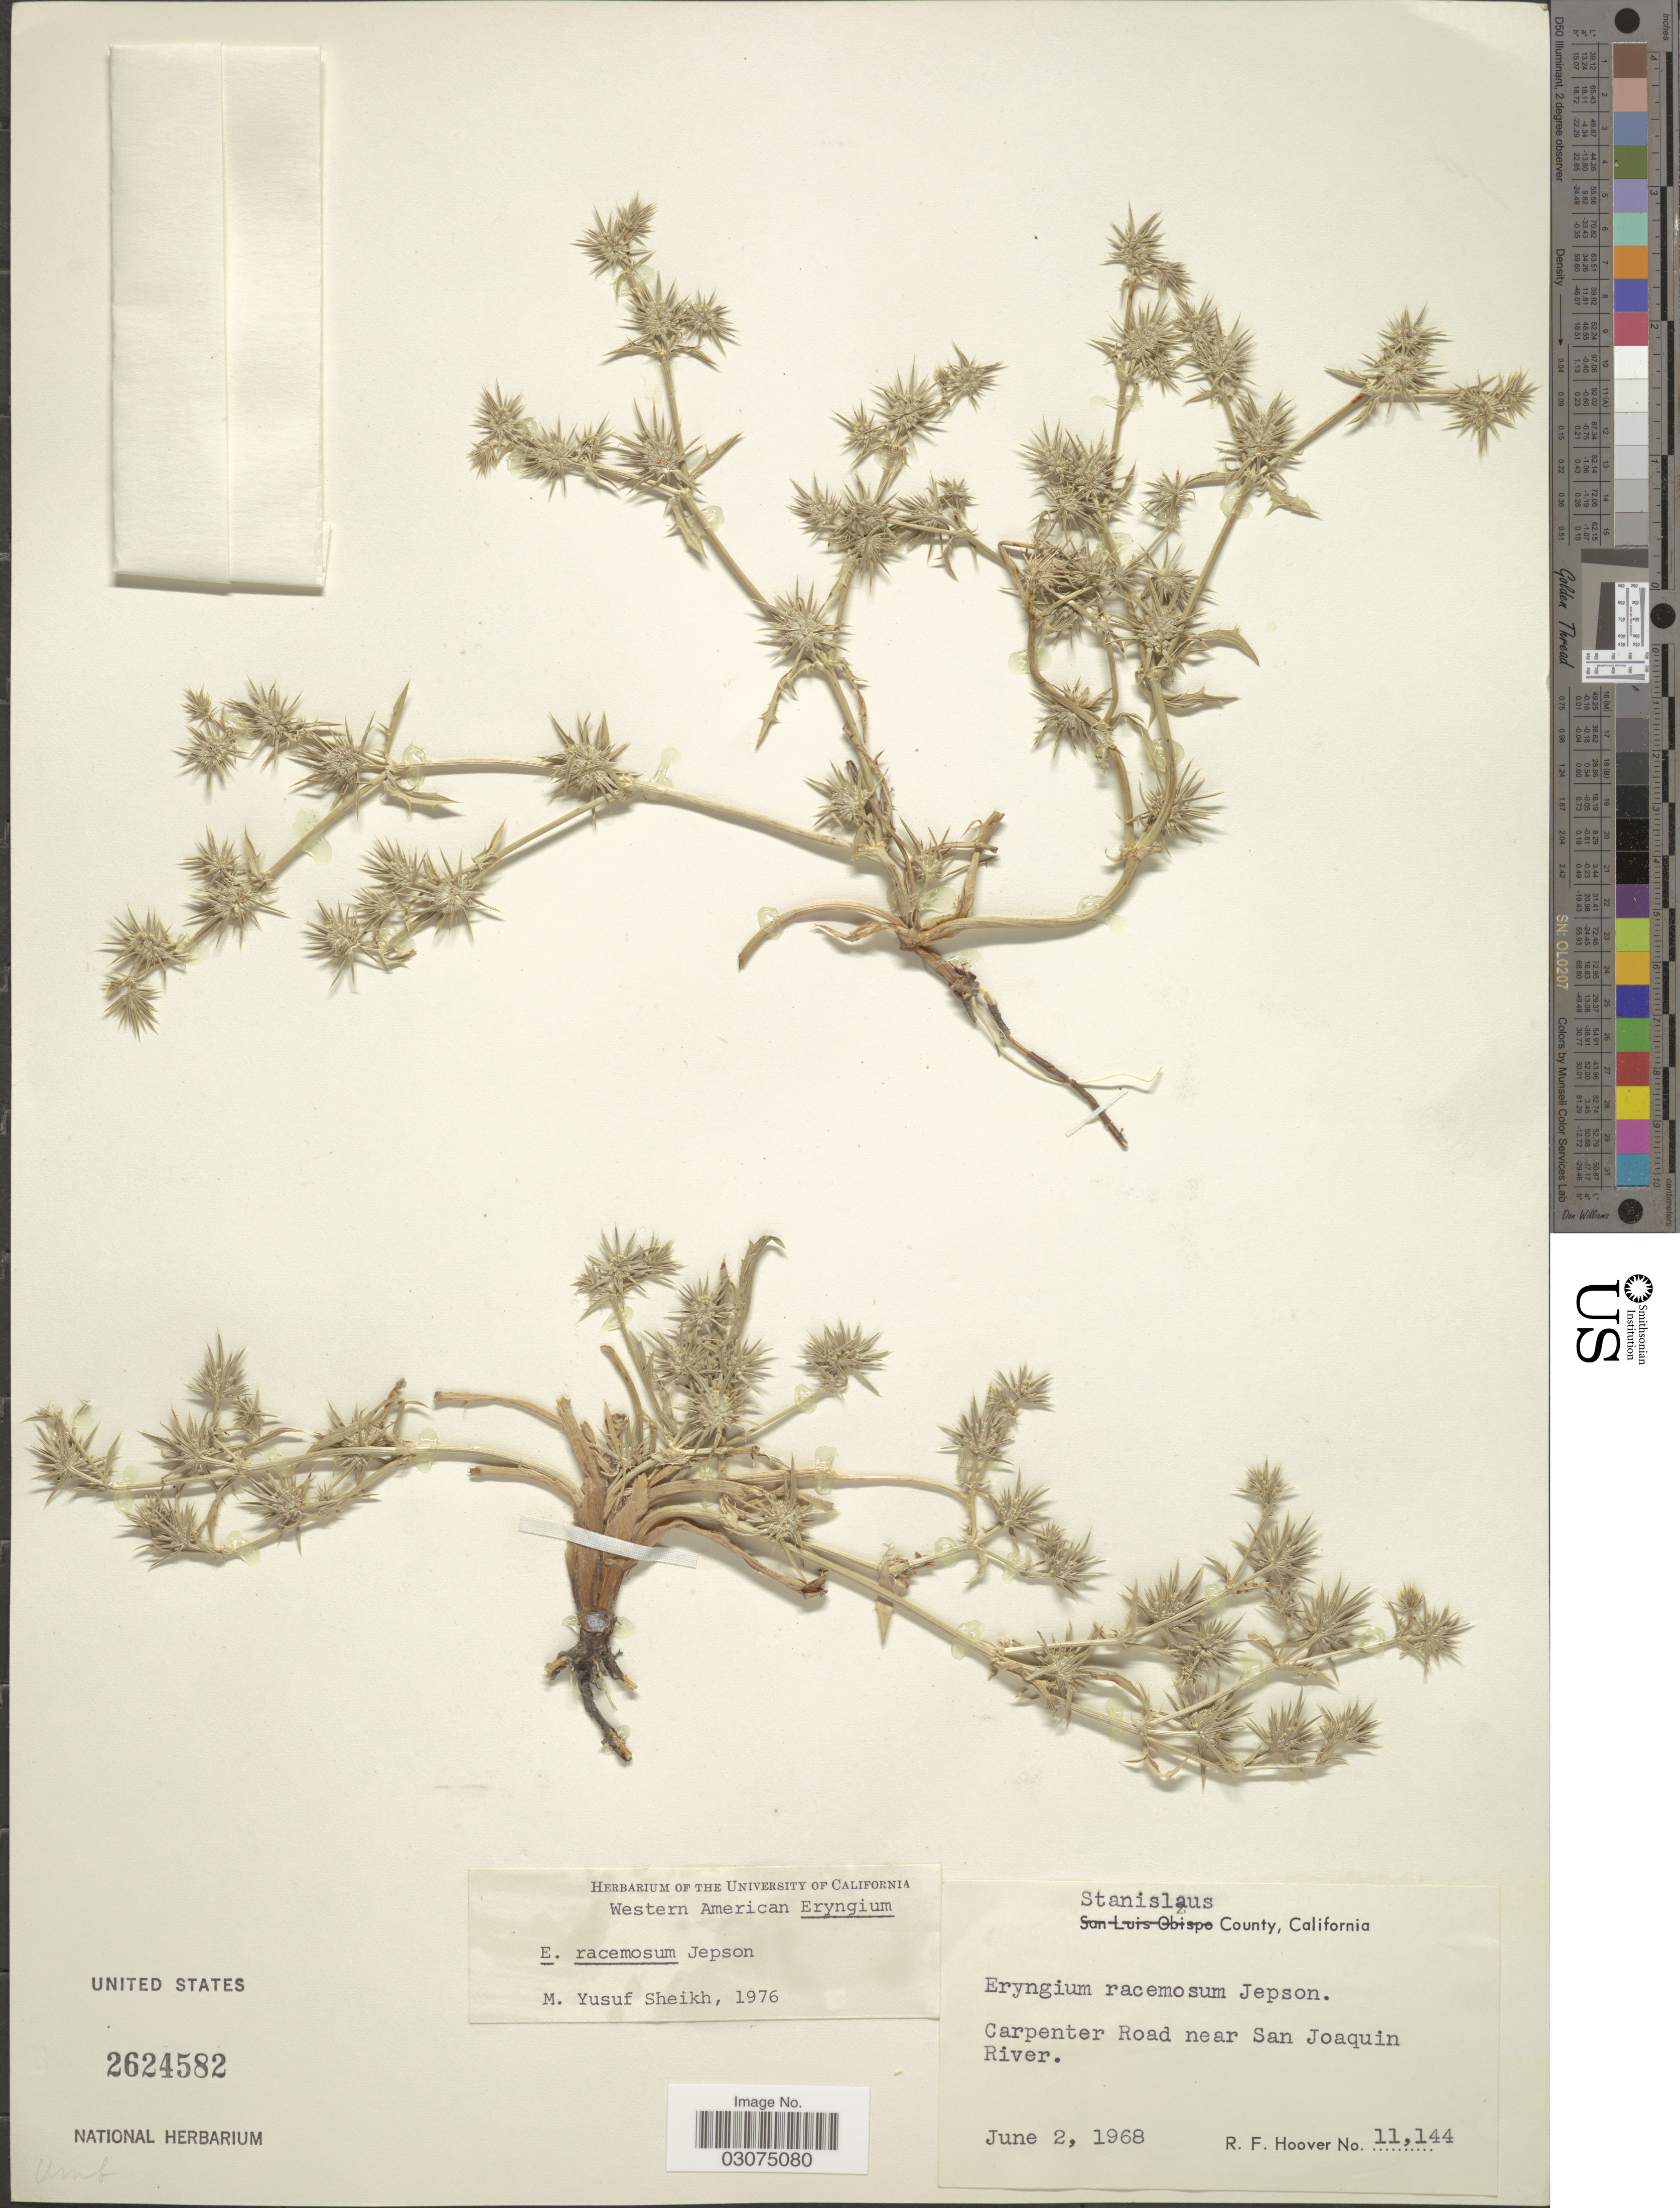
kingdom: Plantae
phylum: Tracheophyta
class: Magnoliopsida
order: Apiales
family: Apiaceae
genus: Eryngium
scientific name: Eryngium racemosum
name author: Jeps.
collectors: R. F. Hoover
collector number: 11144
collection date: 1968-06-02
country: United States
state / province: California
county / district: Stanislaus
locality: Stanilaus County. Carpenter Road near San Joaquin River.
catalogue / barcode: US 2624582